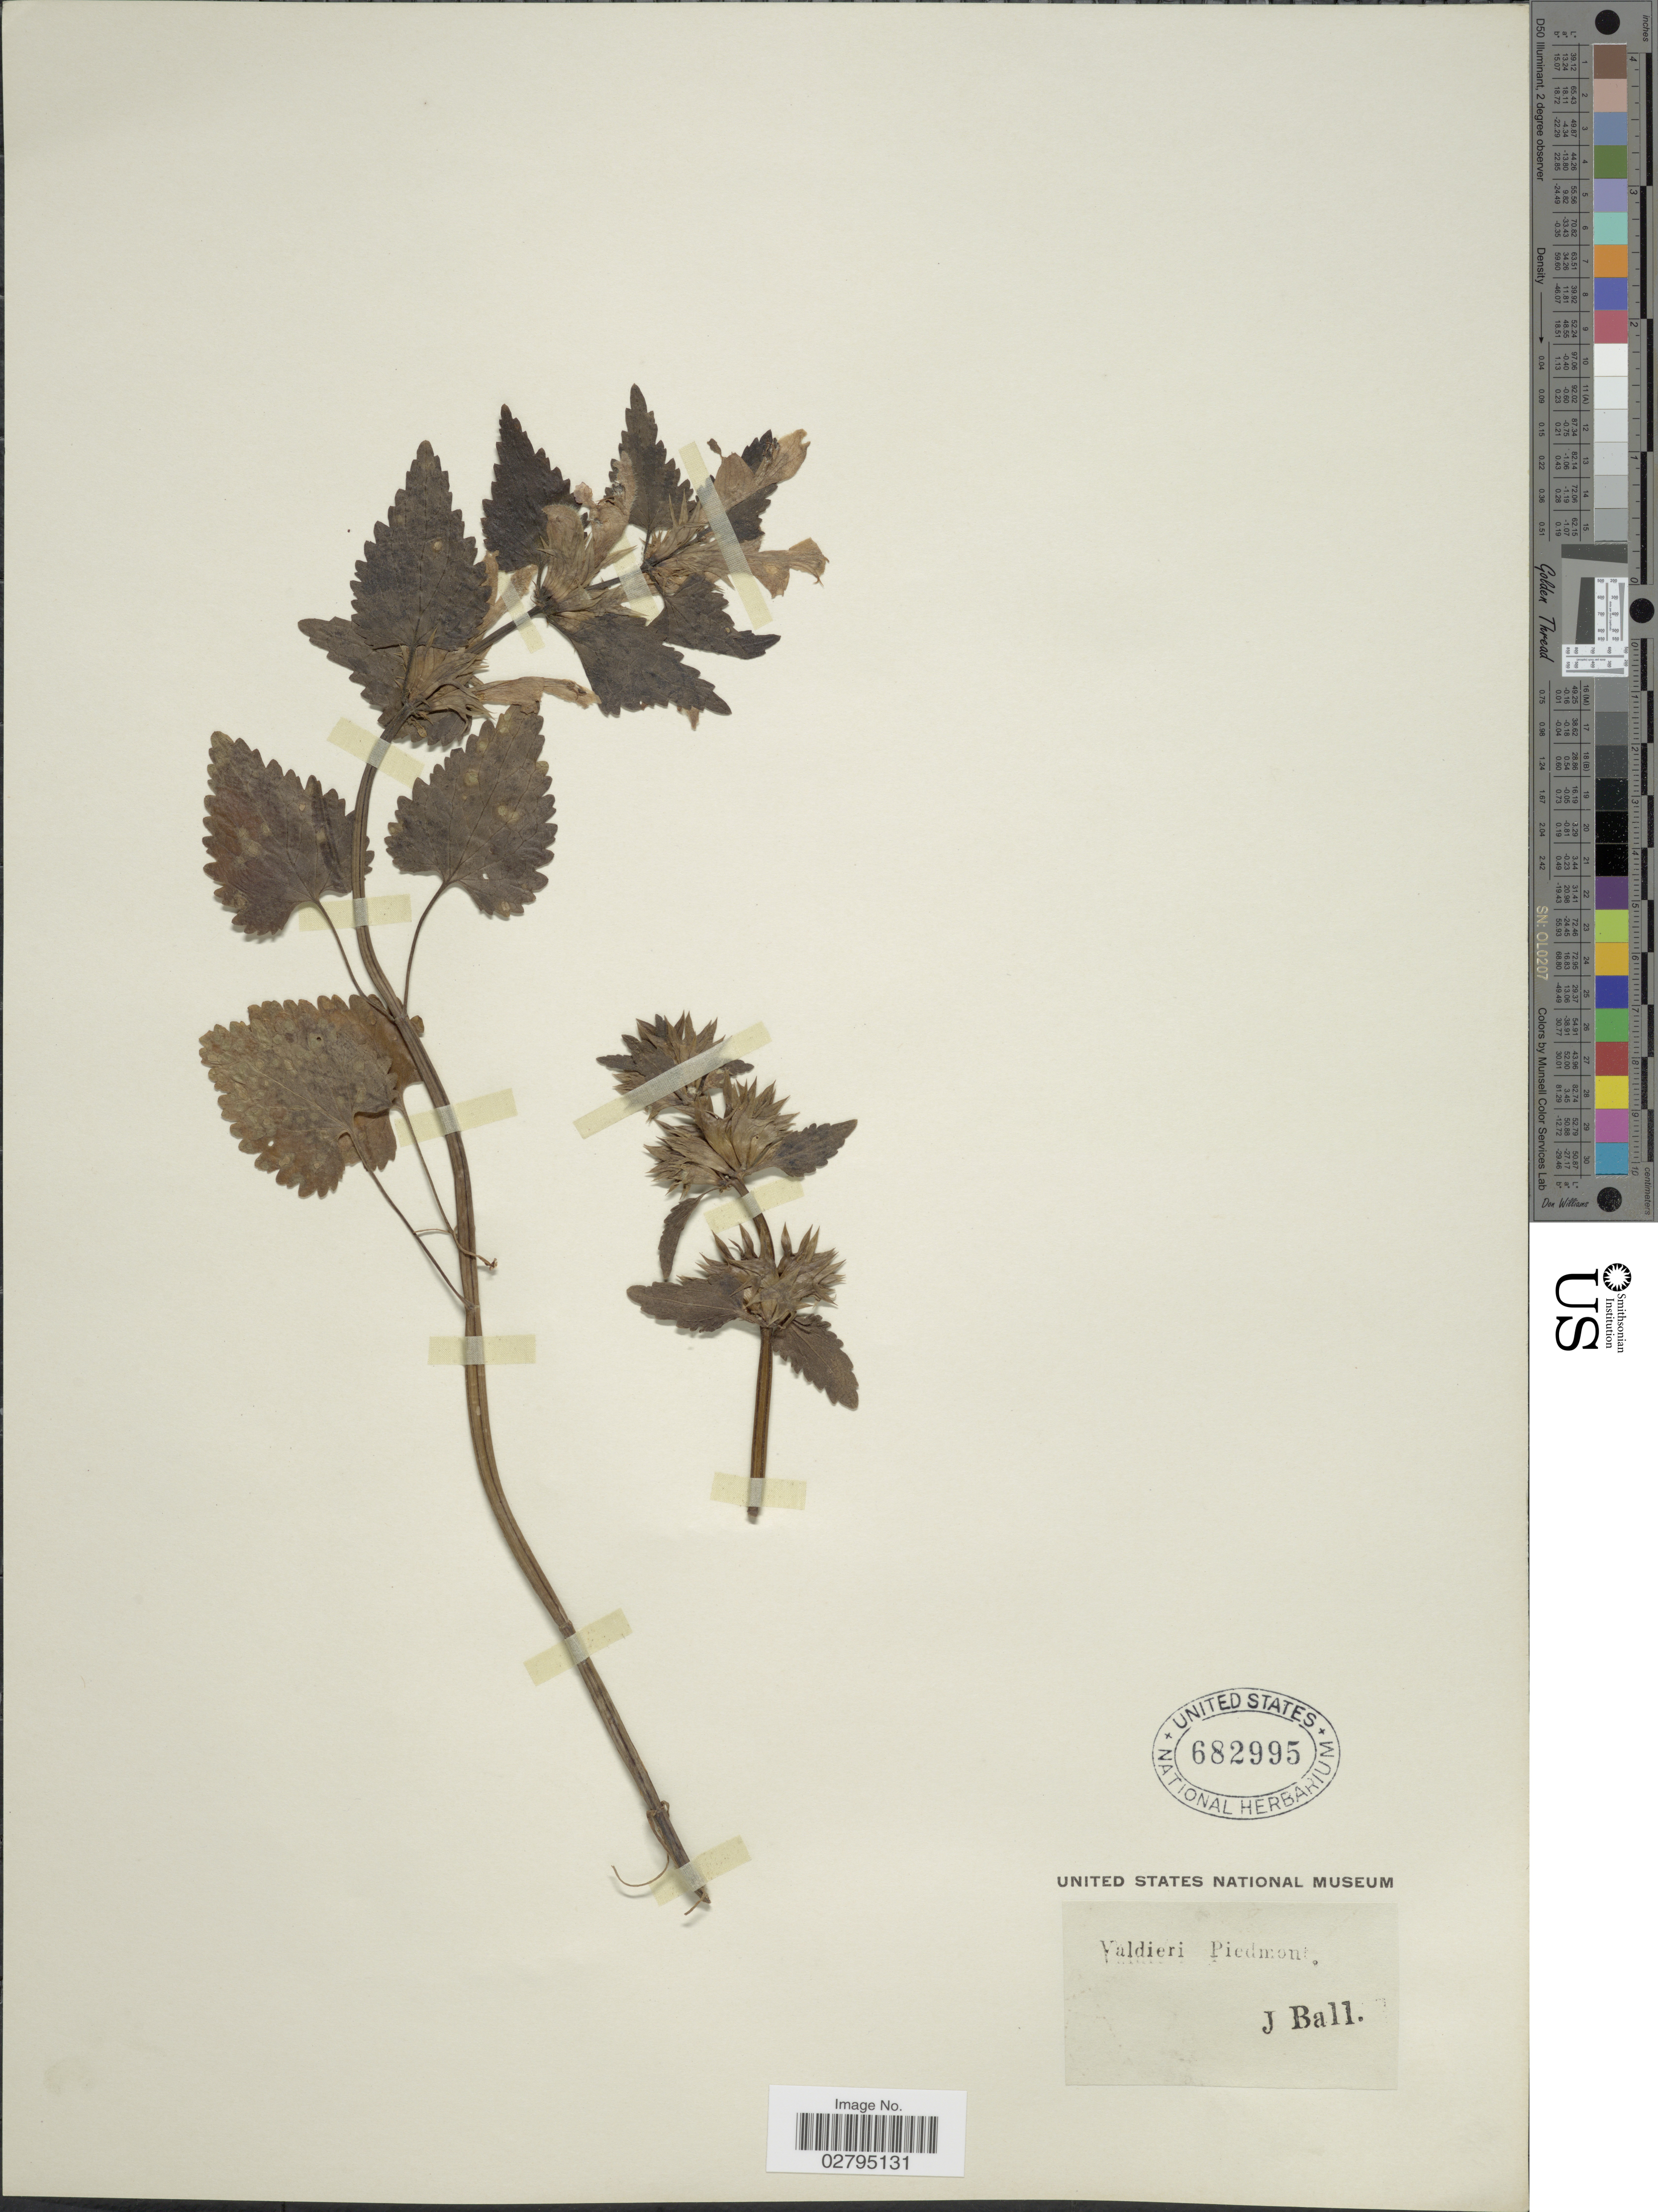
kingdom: Plantae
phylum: Tracheophyta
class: Magnoliopsida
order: Lamiales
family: Lamiaceae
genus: Lamium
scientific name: Lamium sp.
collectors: J. Ball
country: Italy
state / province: Piedmont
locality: Valdieri Piedmont.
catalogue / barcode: US 682995